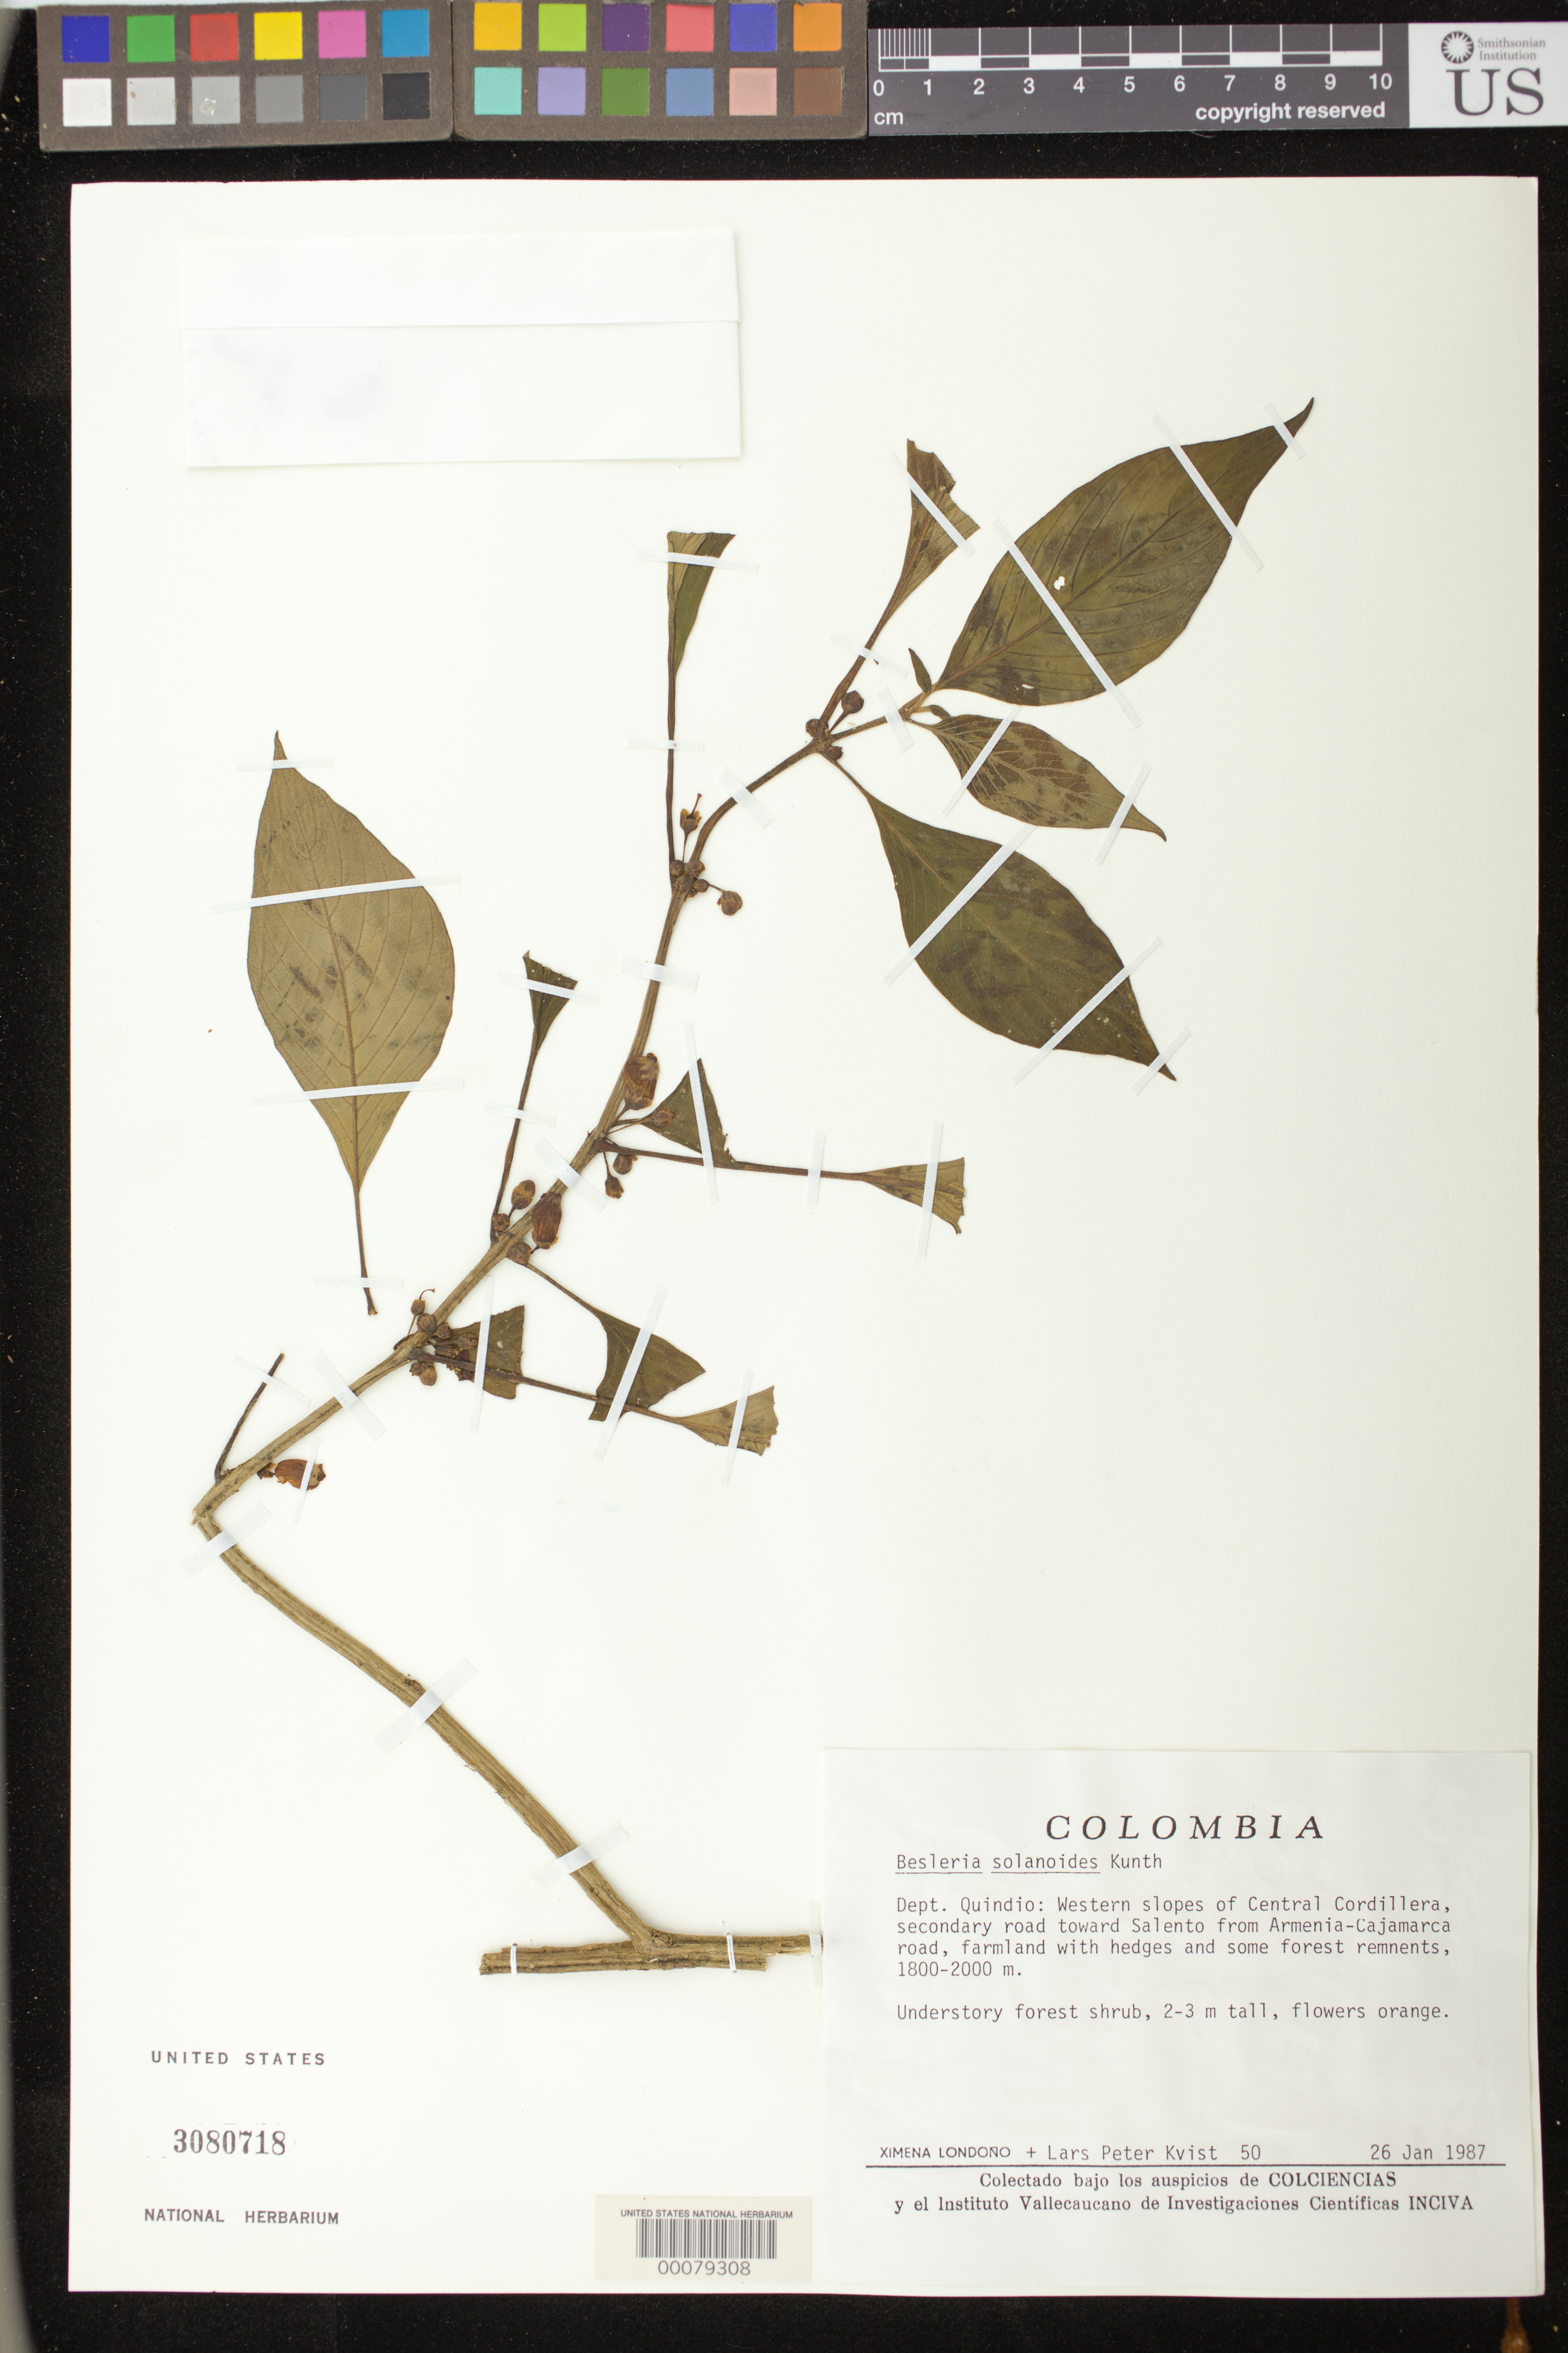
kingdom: Plantae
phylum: Tracheophyta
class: Magnoliopsida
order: Lamiales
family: Gesneriaceae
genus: Besleria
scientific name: Besleria solanoides var. solanoides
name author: Kunth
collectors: X. Londoño & L. P. Kvist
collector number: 50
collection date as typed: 26 Jan 1987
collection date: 1987-01-26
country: Colombia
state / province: Quindío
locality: Western slopes of Central Cordillera, secondary road toward Salento from Armenia-Cajamarca road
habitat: Farmland with hedges and some forest remnants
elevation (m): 1800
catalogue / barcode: US 3080718